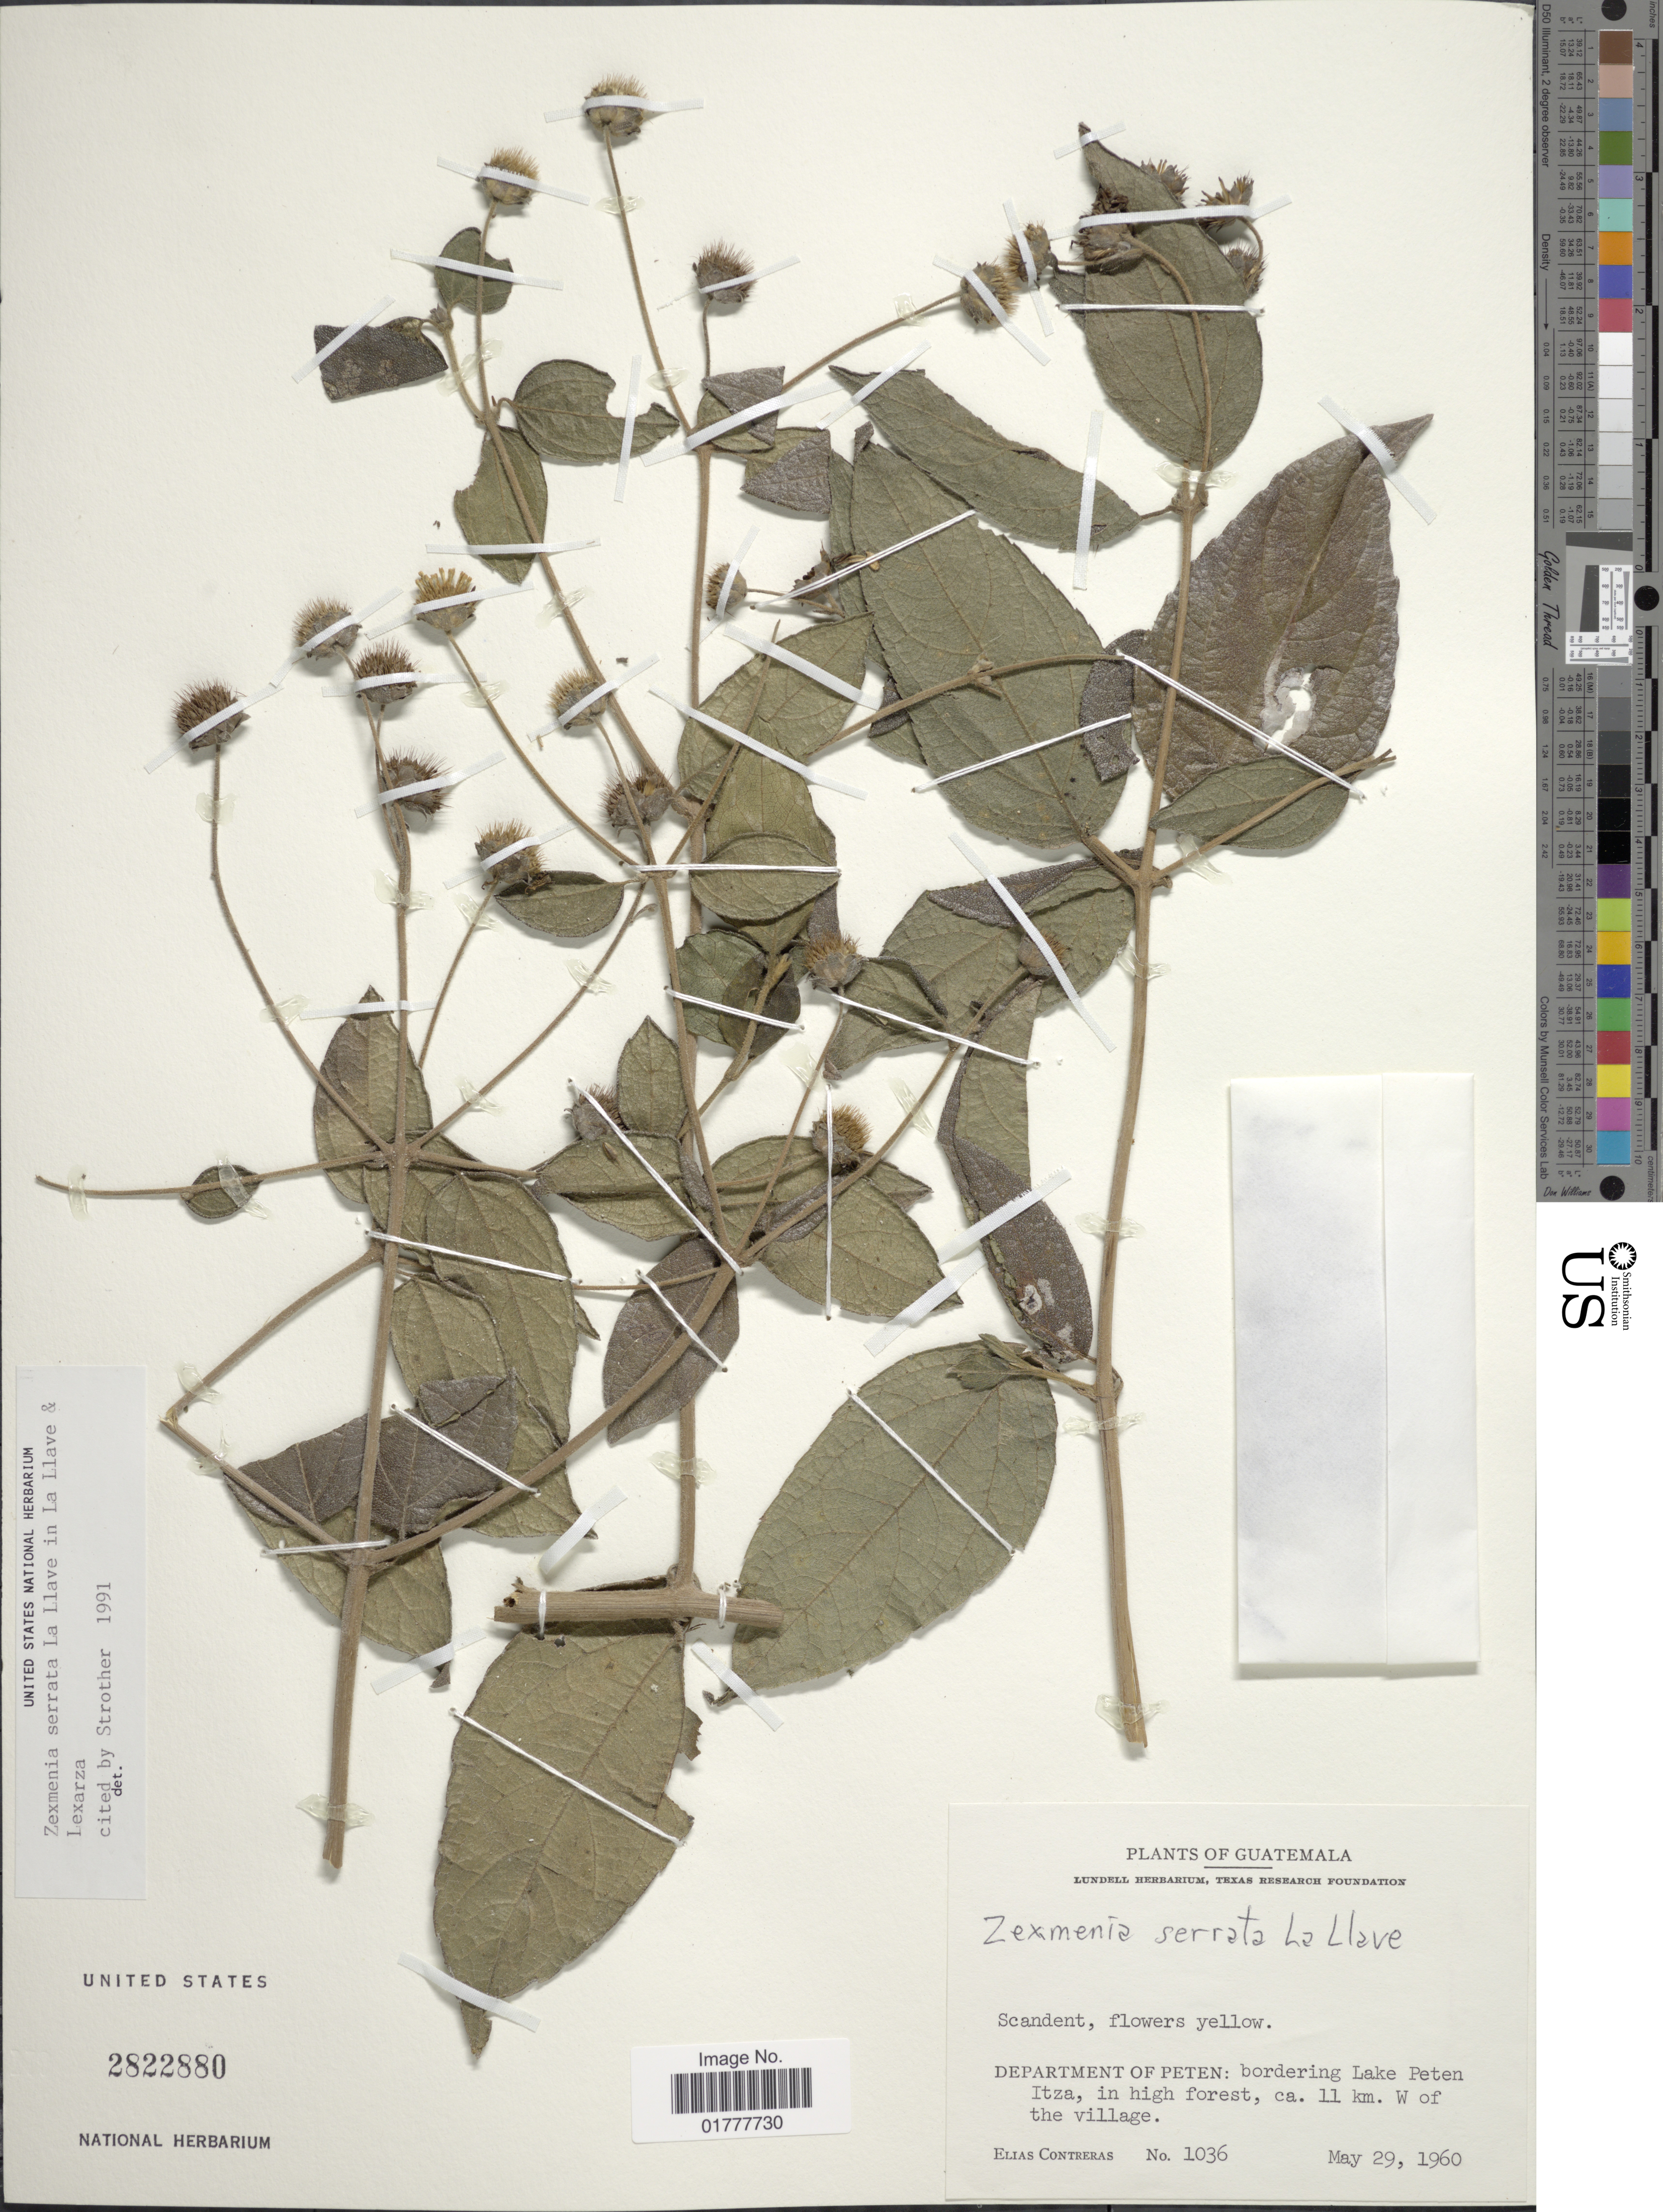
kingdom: Plantae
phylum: Tracheophyta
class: Magnoliopsida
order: Asterales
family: Asteraceae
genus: Zexmenia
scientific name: Zexmenia serrata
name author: La Llave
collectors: E. Contreras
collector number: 1036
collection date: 1960-05-29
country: Guatemala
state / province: El Petén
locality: Departmentof Peten: bordering Lake Peten, Itza, in high forest, ca. 11 km W of the village,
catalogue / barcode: US 2822880